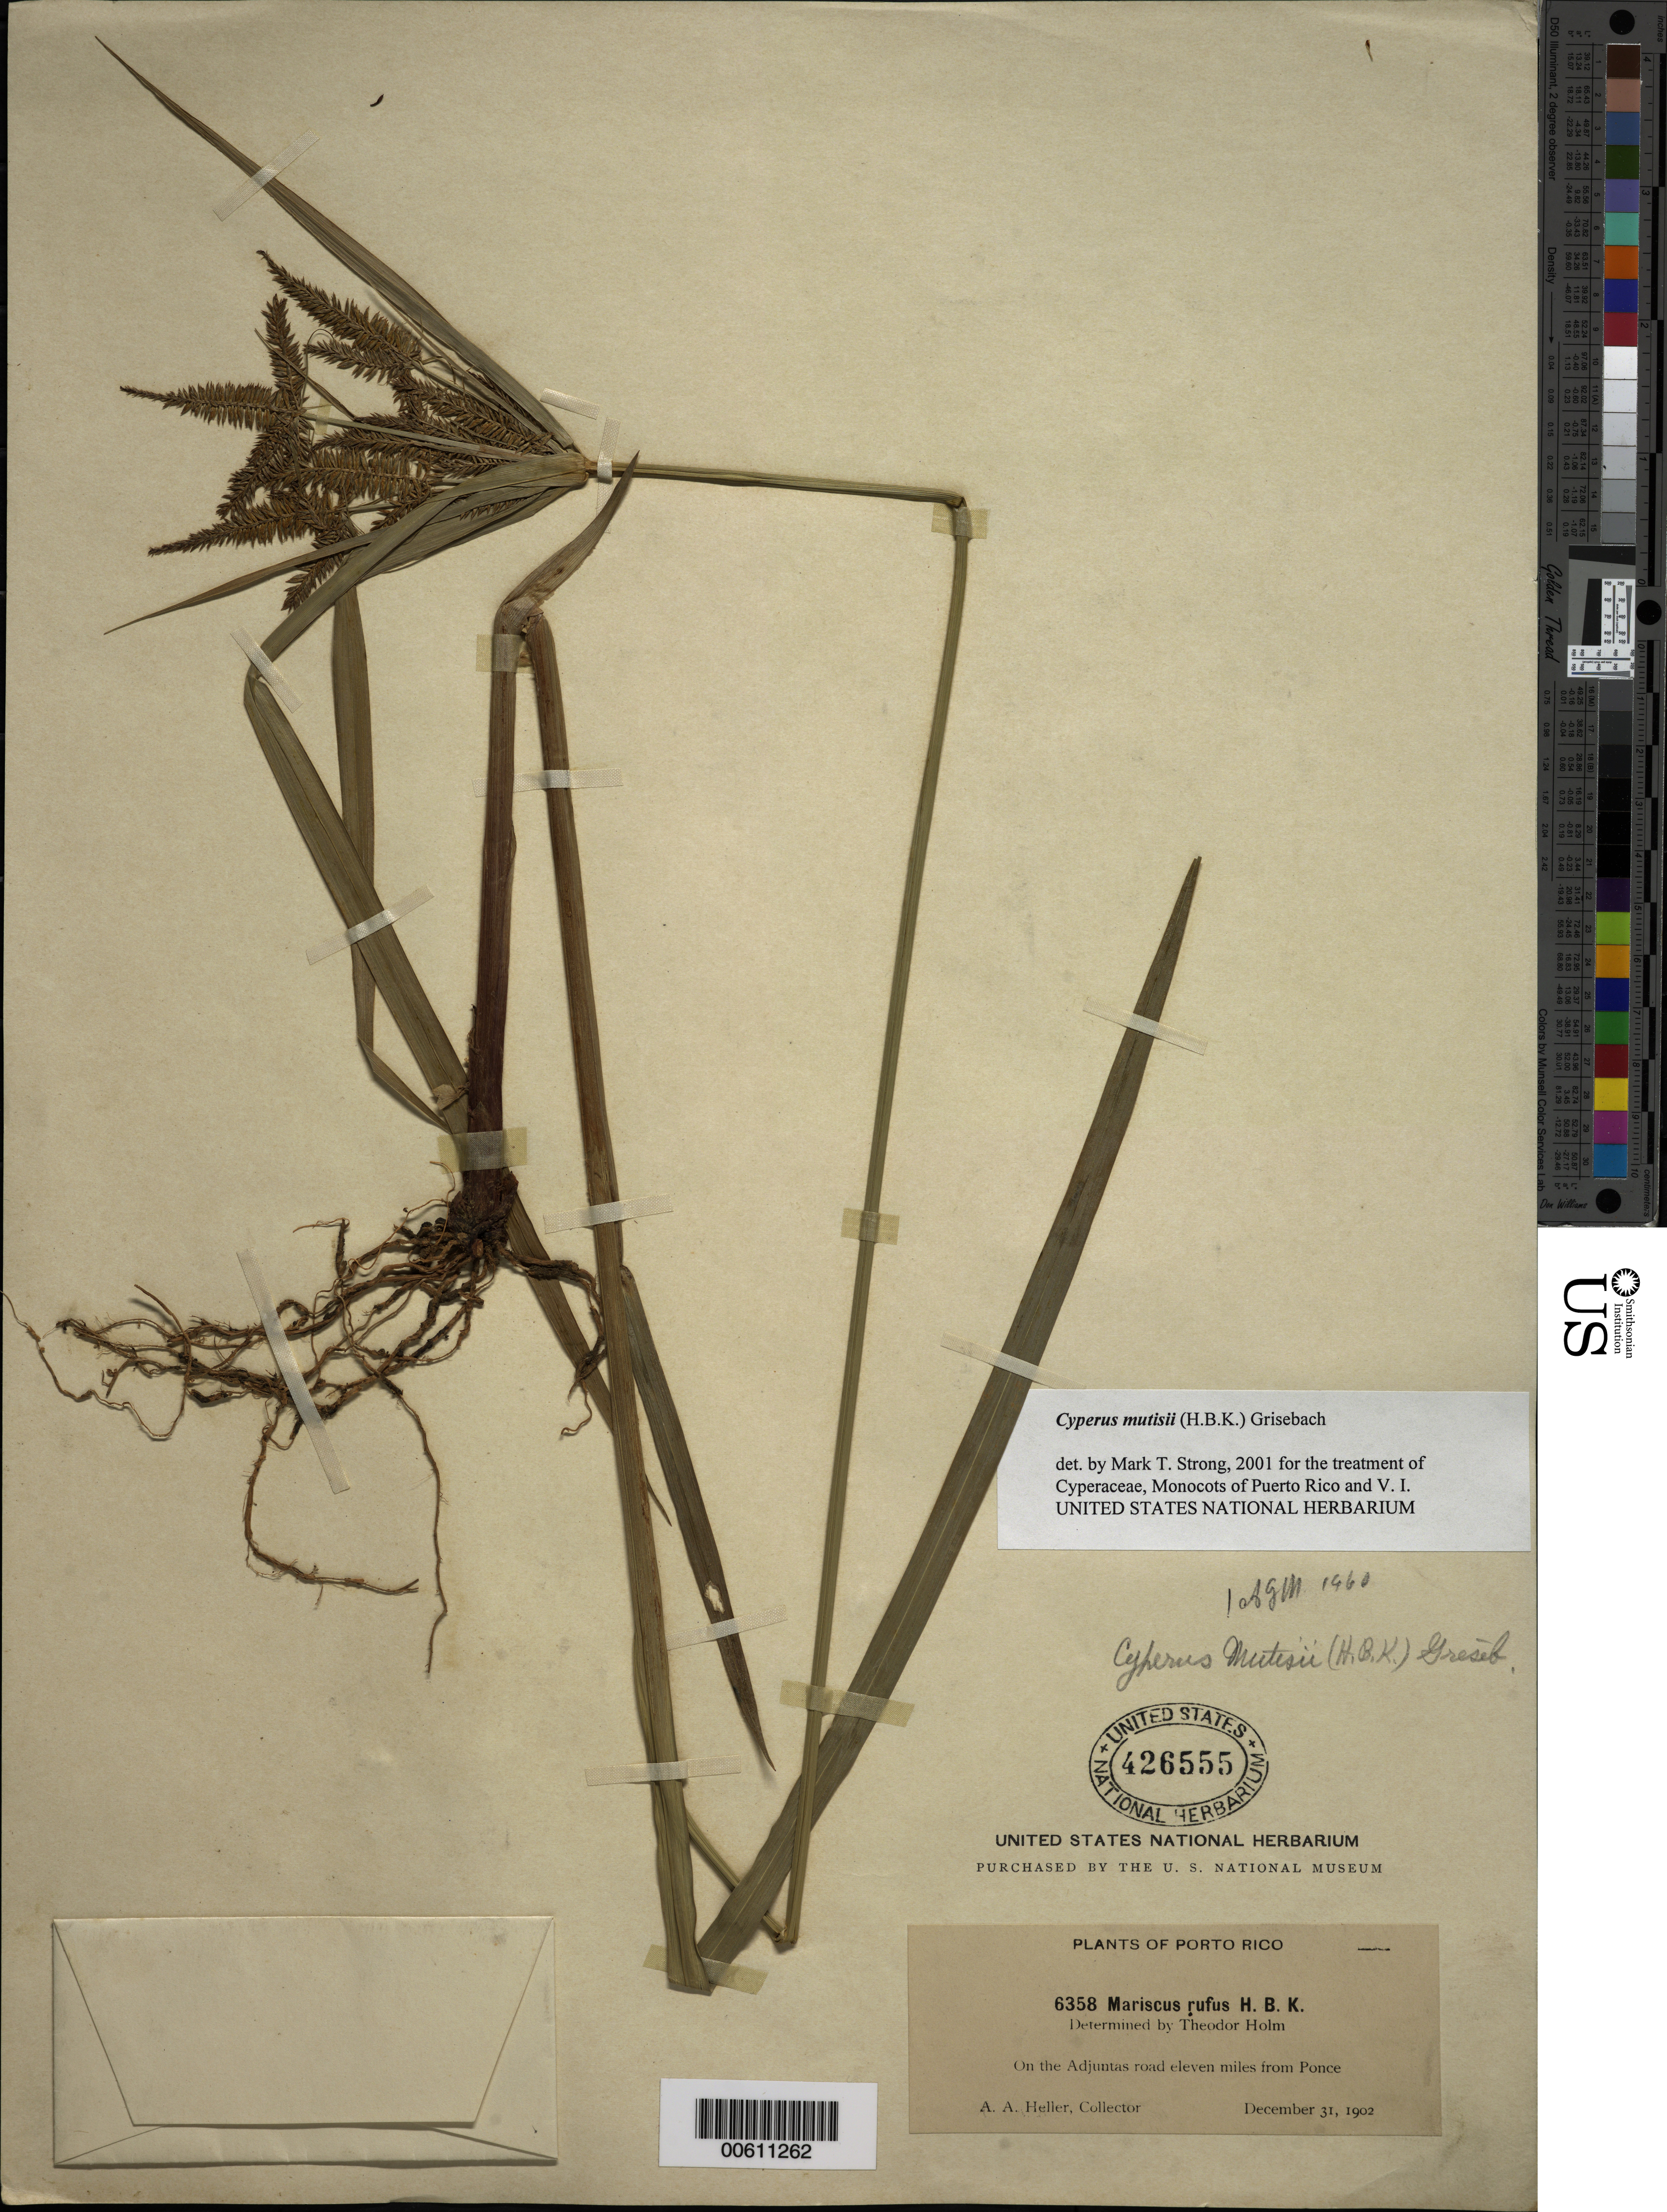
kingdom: Plantae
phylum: Tracheophyta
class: Liliopsida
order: Poales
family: Cyperaceae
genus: Cyperus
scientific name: Cyperus mutisii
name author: (Kunth) Andersson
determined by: Strong, M. T., (US), Smithsonian Institution - National Museum of Natural History (UNITED STATES)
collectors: A. A. Heller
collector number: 6358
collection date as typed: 31 Dec 1902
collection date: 1902-12-31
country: Puerto Rico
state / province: Adjuntas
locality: On the Adjuntas road 11 mi. from Ponce.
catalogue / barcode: US 426555